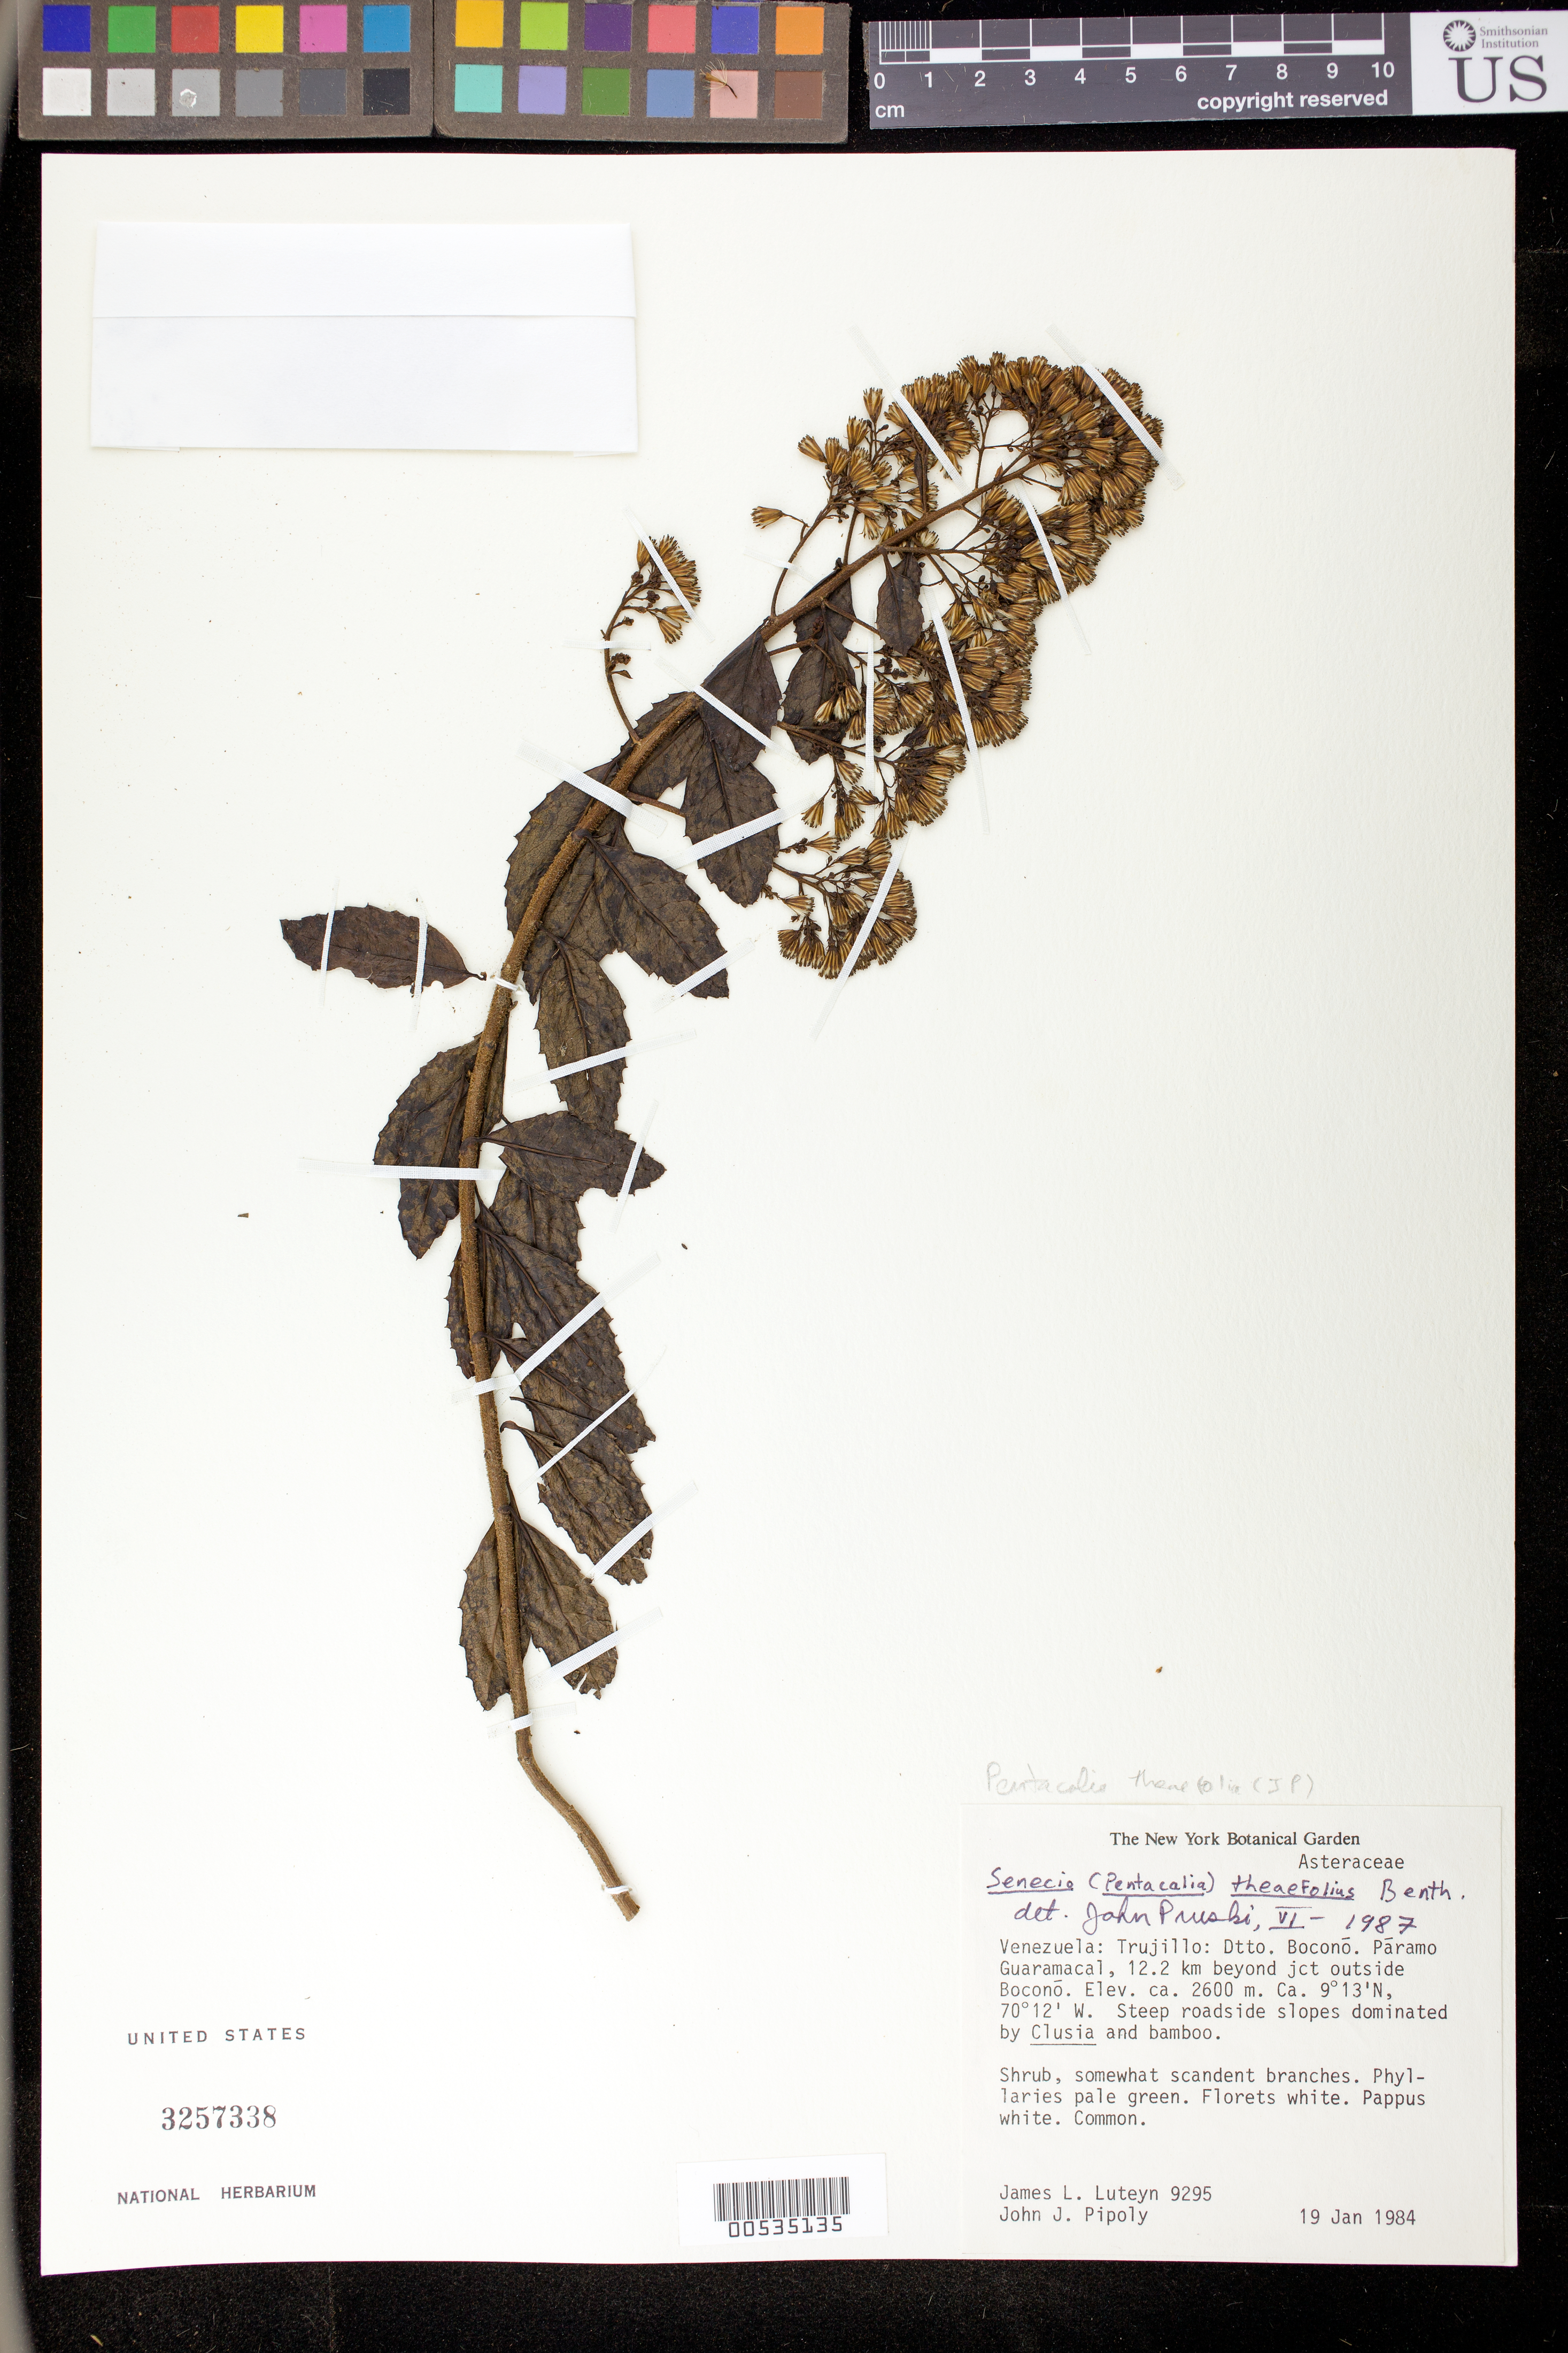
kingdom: Plantae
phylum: Tracheophyta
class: Magnoliopsida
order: Asterales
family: Asteraceae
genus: Pentacalia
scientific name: Pentacalia theifolia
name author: (Benth.) Cuatrec.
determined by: Pruski, J. F.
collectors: J. L. Luteyn & J. J. Pipoly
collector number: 9295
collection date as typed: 19 Jan 1984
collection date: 1984-01-19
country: Venezuela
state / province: Trujillo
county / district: Boconó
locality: Páramo de Guaramacal, 12.2 km beyond jct outside of Boconó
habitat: Steep roadside slopes dominated by Clusia and bamboo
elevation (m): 2600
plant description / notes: NY, US, VEN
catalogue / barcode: US 3257338